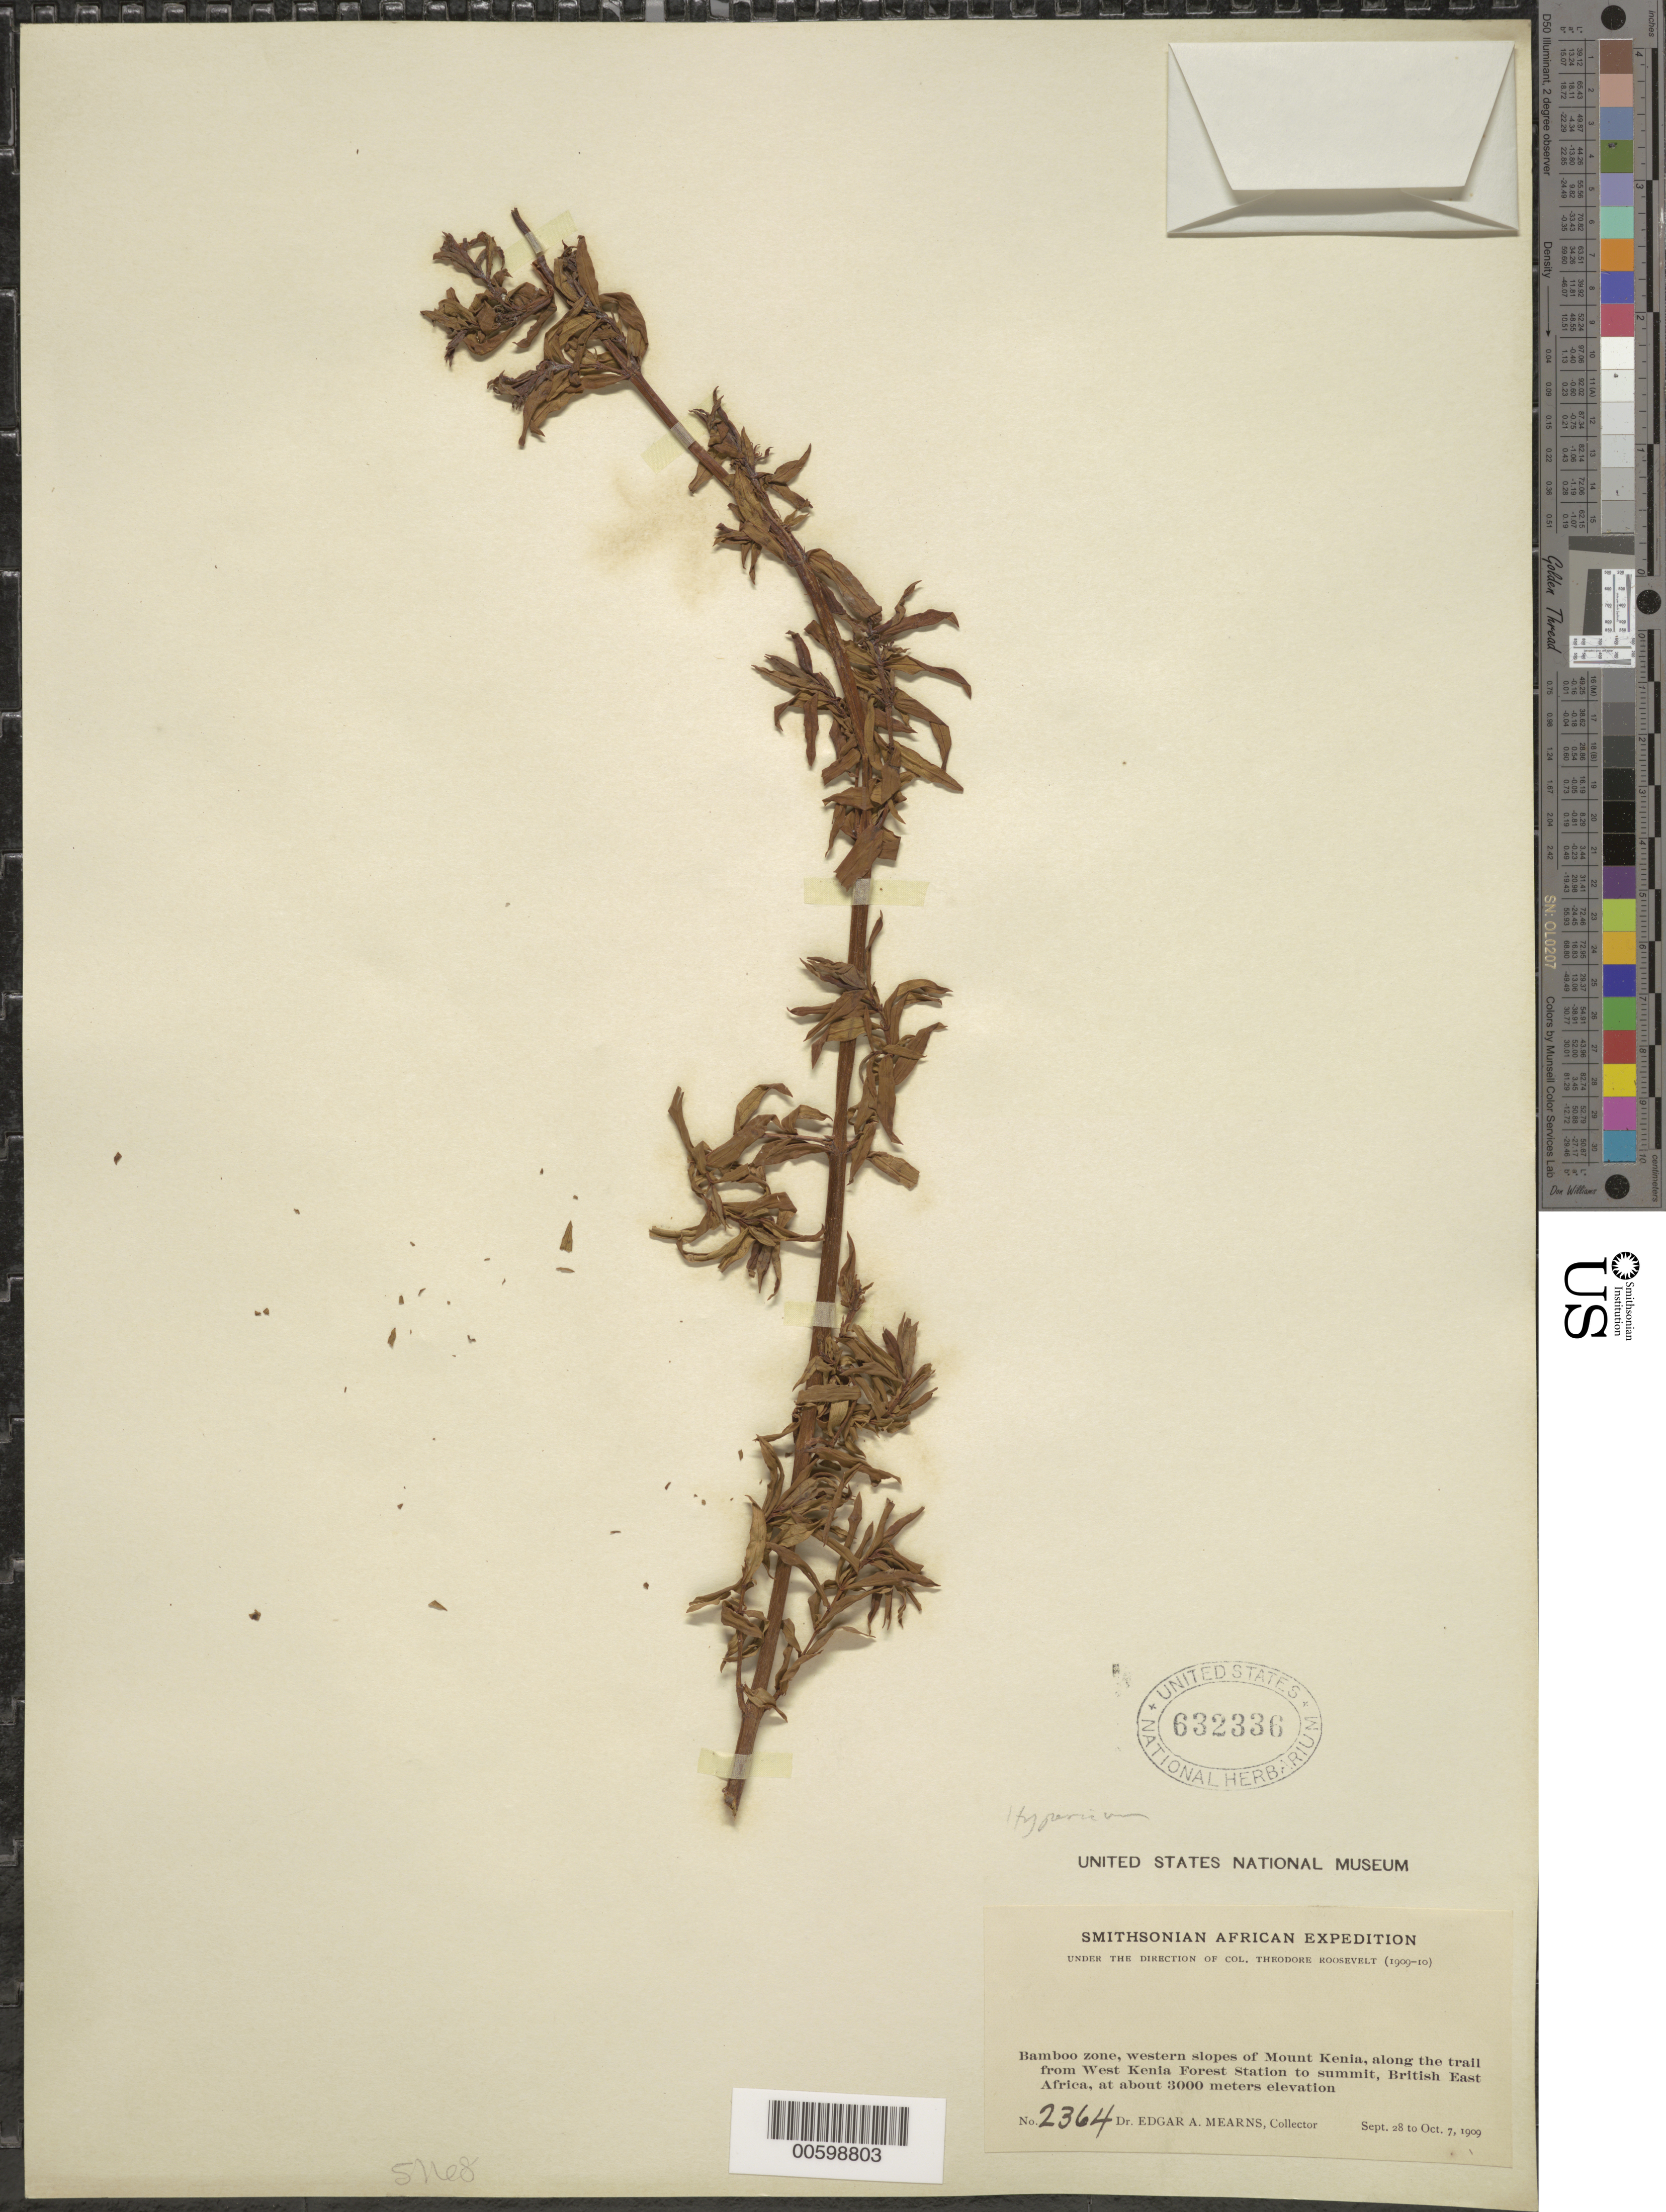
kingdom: Plantae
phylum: Tracheophyta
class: Magnoliopsida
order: Malpighiales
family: Clusiaceae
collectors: E. A. Mearns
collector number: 2364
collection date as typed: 28 Oct 1909 to 07 Oct 1909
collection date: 1909-10-07/1909-10-28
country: Kenya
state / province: Nyeri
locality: Bamboo zone, western slopes of Mount Kenya, along the trail from west forest station to summit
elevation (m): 3000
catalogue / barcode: US 632336